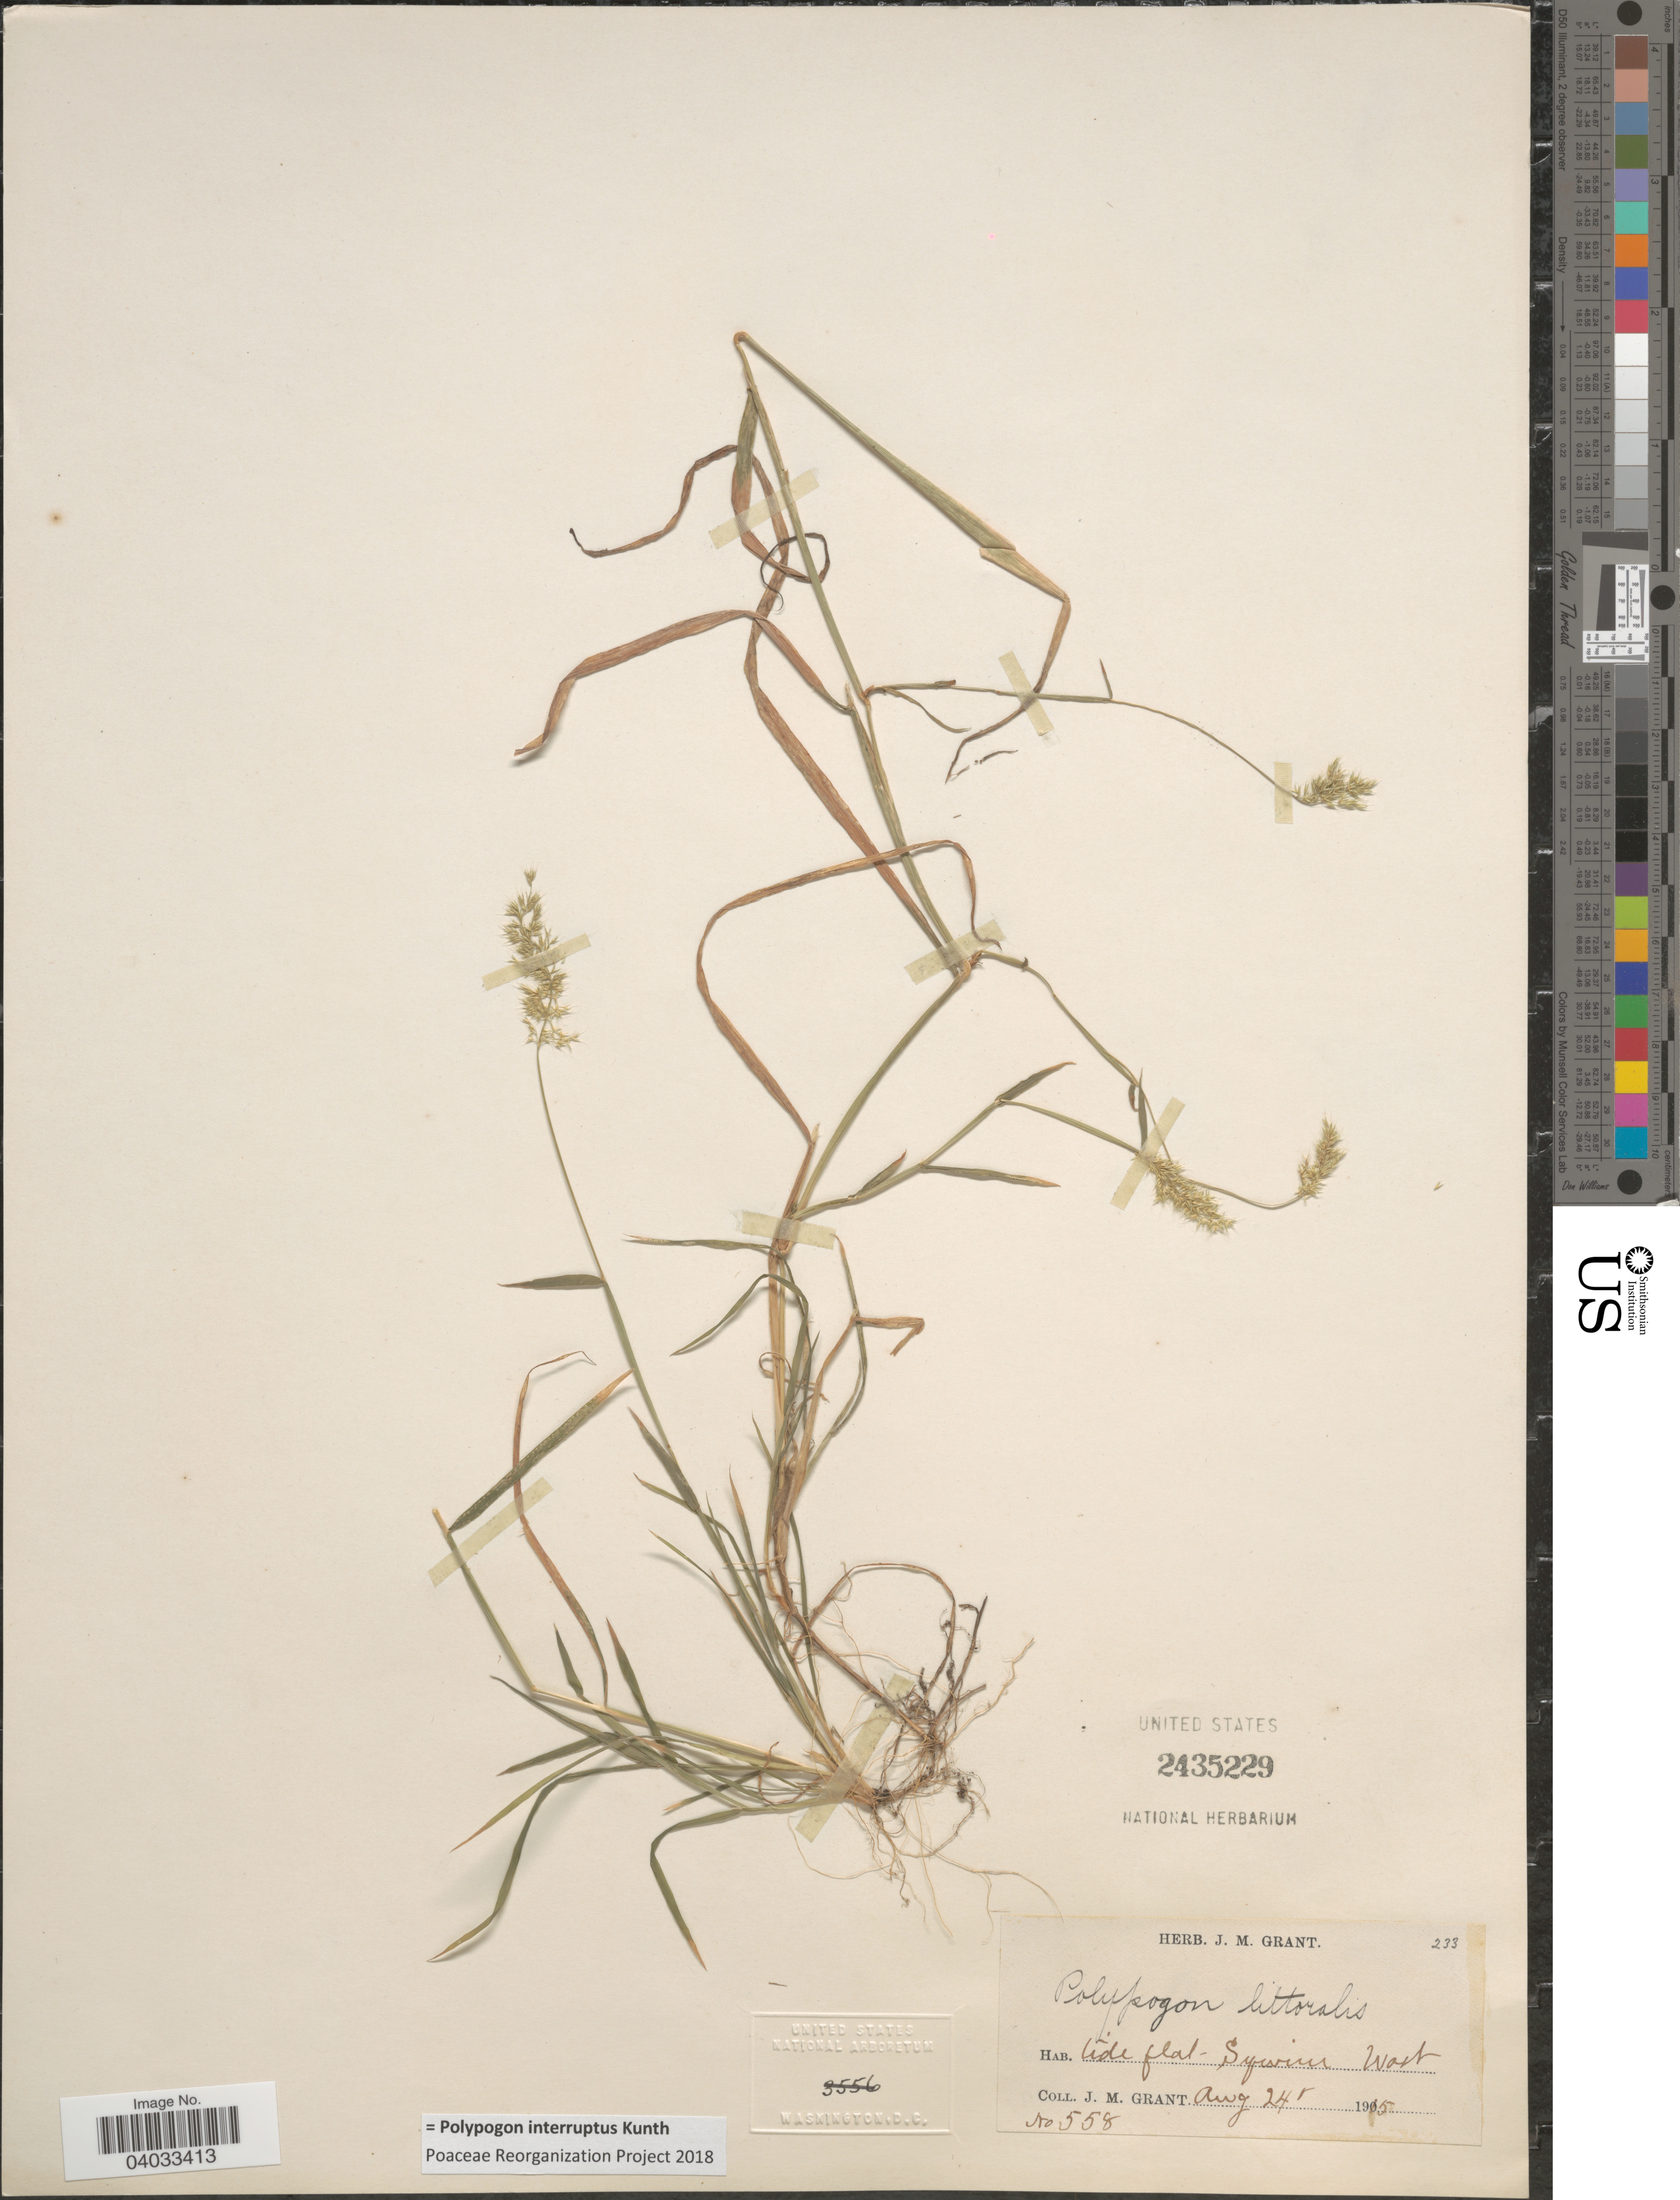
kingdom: Plantae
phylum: Tracheophyta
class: Liliopsida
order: Poales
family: Poaceae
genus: Polypogon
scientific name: Polypogon interruptus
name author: Kunth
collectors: J. M. Grant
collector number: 558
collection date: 1915-08-24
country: United States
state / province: Washington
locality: Sywim.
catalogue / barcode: US 2435229